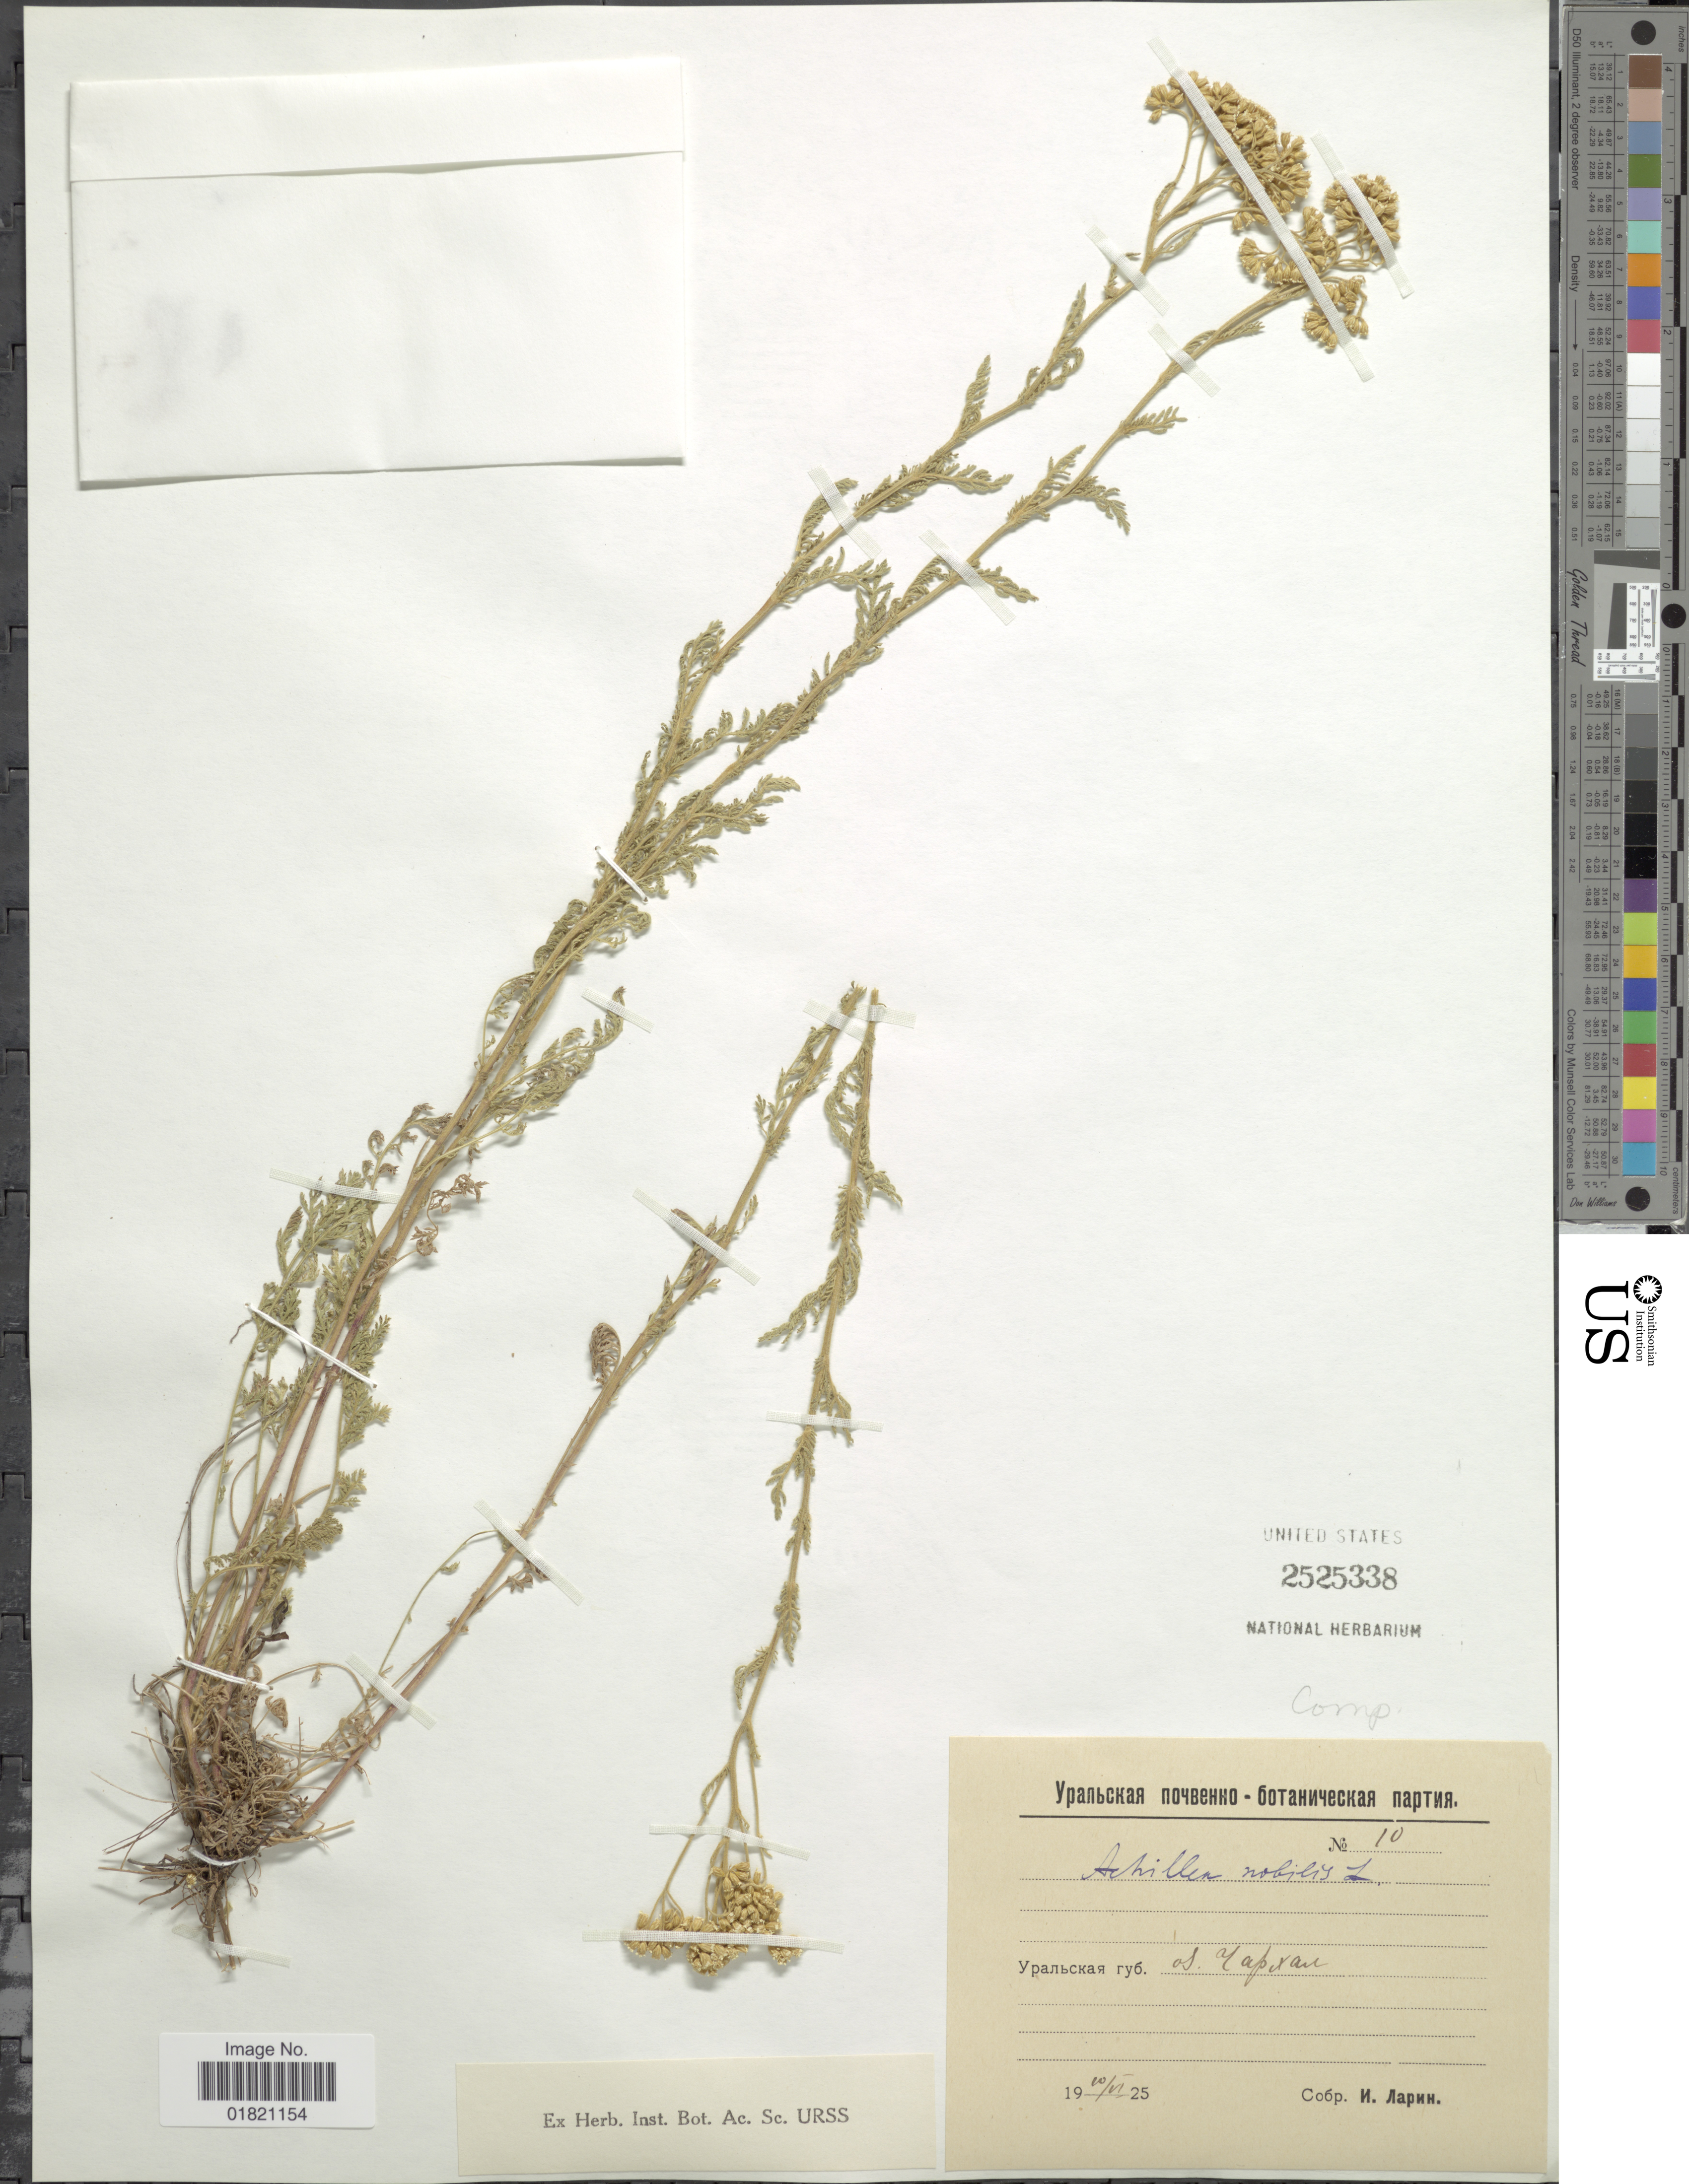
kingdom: Plantae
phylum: Tracheophyta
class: Magnoliopsida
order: Asterales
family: Asteraceae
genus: Achillea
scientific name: Achillea nobilis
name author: L.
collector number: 10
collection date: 1925-06-10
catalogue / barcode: US 2525338